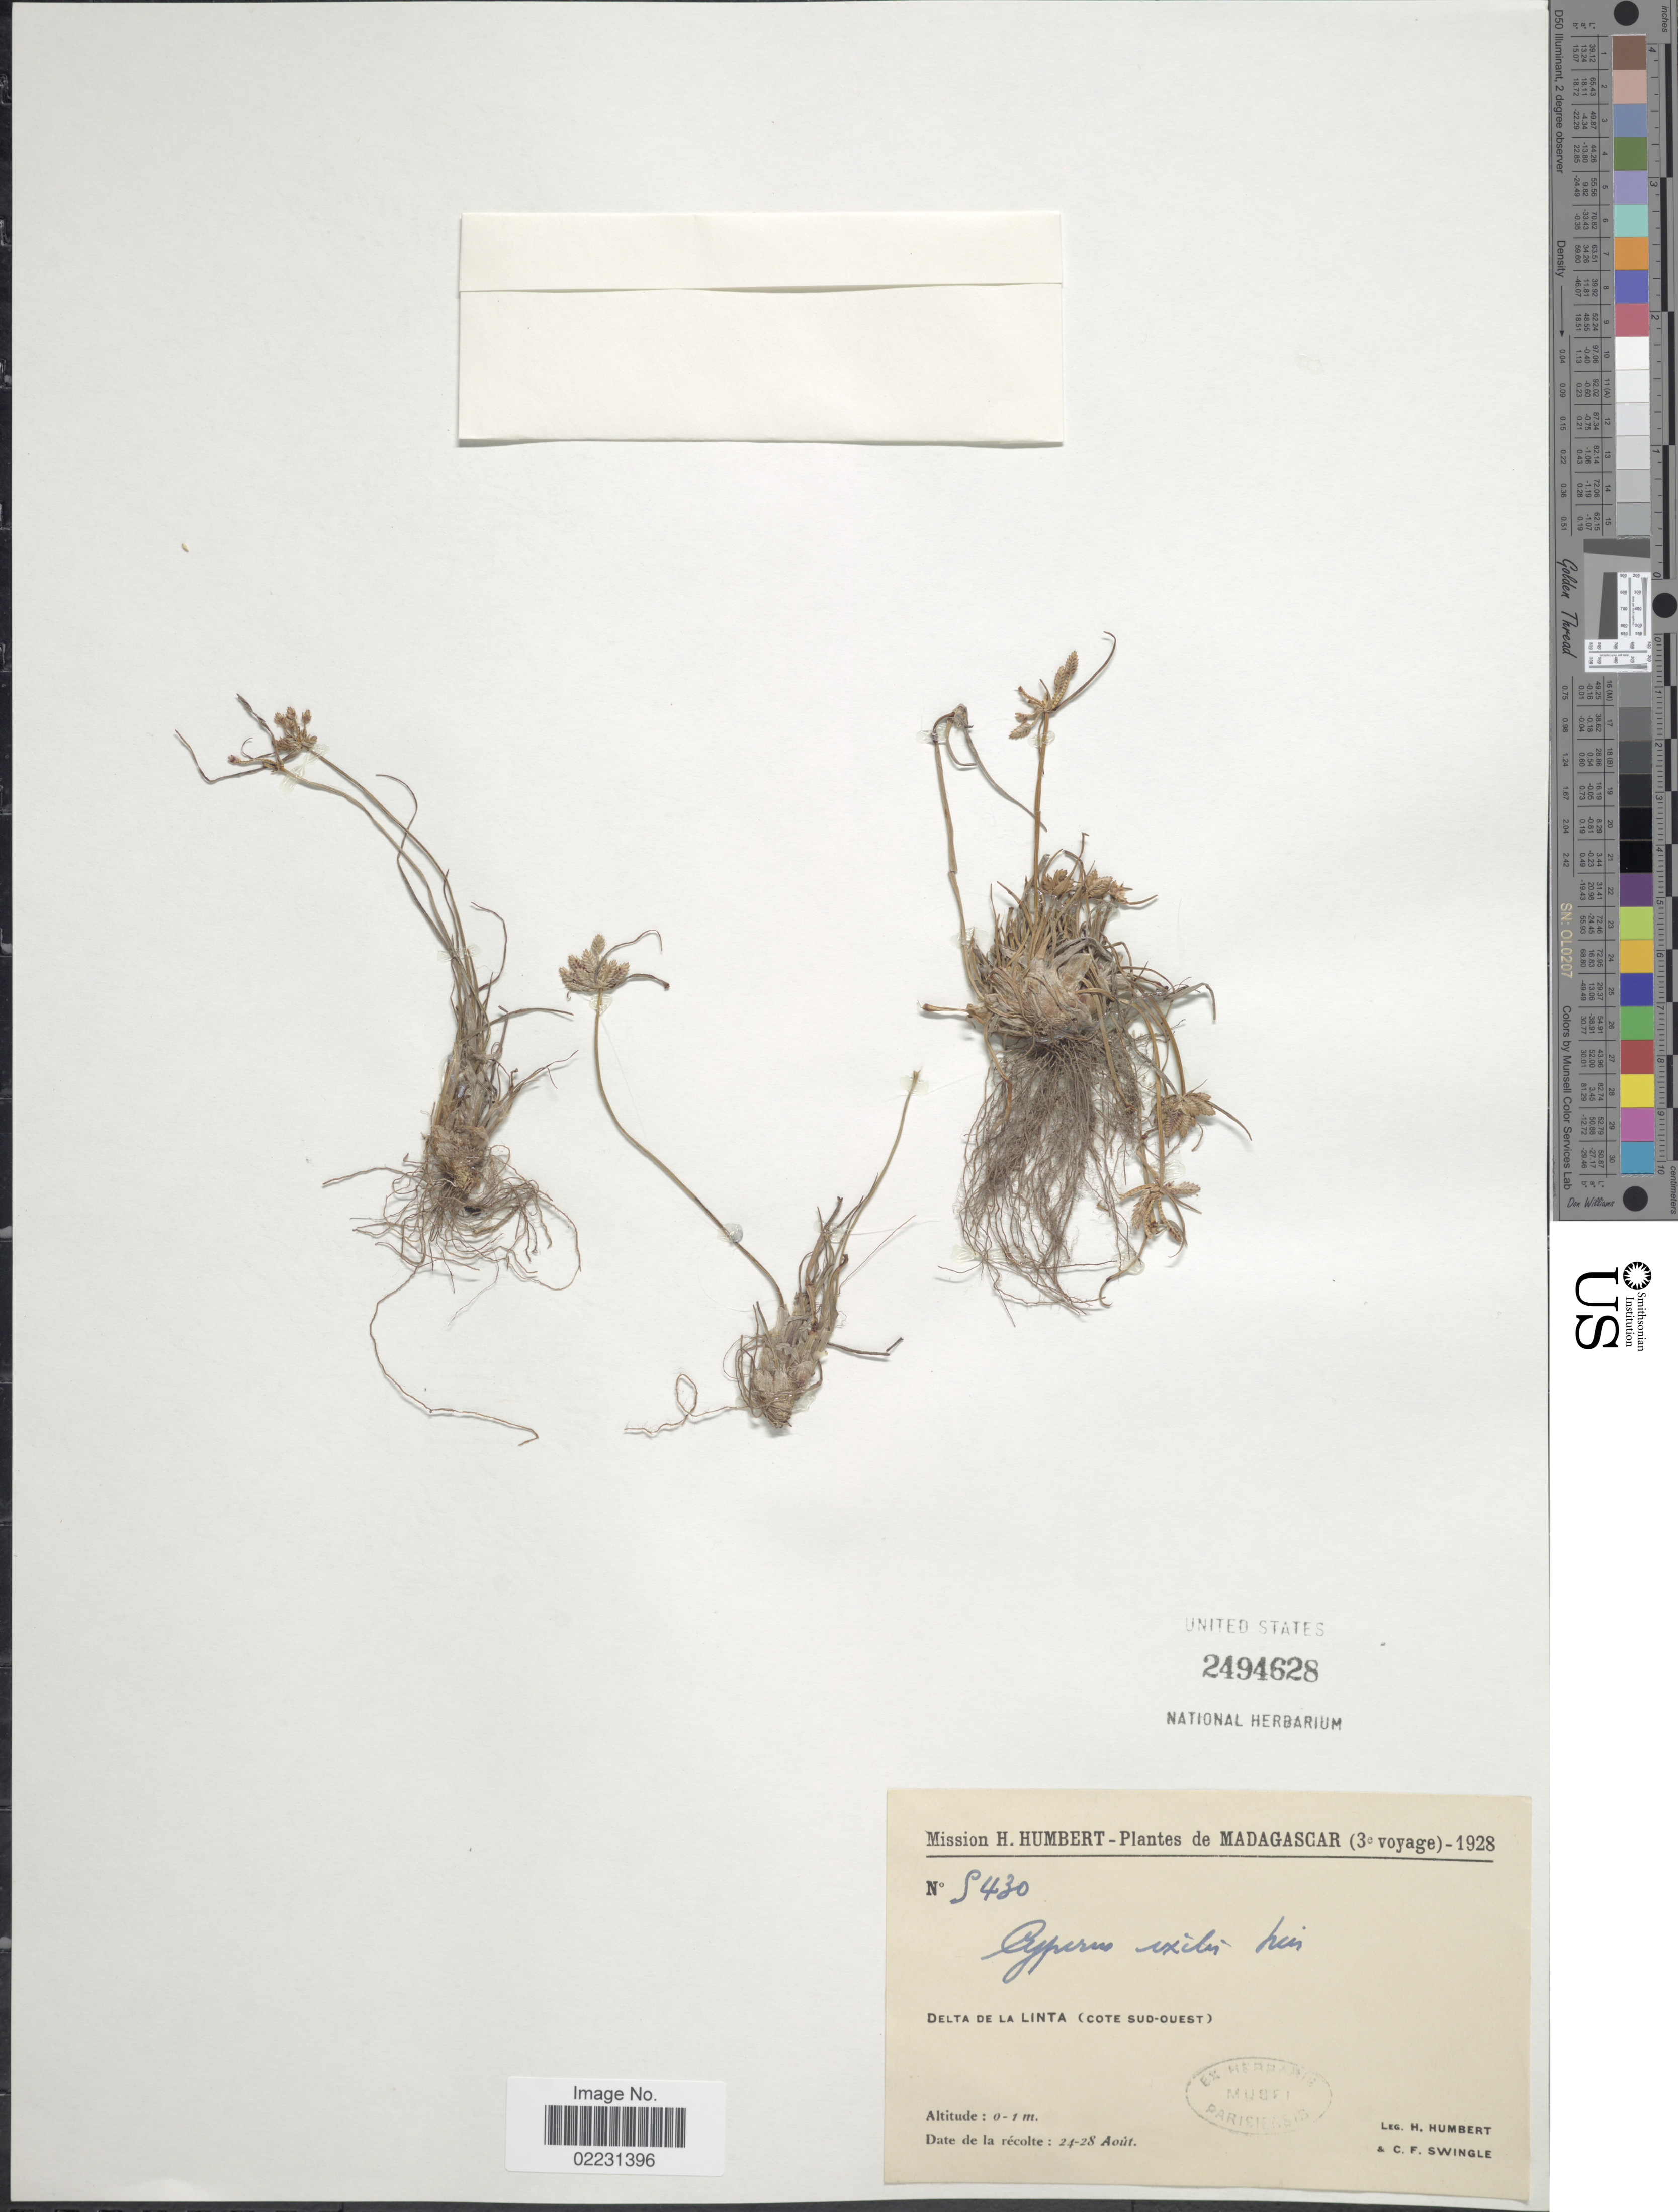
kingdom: Plantae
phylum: Tracheophyta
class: Liliopsida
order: Poales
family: Cyperaceae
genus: Cyperus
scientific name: Cyperus rubicundus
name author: Vahl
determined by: Strong, Mark T., (BOT), Smithsonian Institution - National Museum of Natural History (UNITED STATES)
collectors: H. Humbert & C. Swingle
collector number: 5430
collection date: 1928-08-24/1928-08-28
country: Madagascar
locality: Madagascar, Delta de la Linta (cote Sud-Ouest).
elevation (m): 0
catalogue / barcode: US 2494628